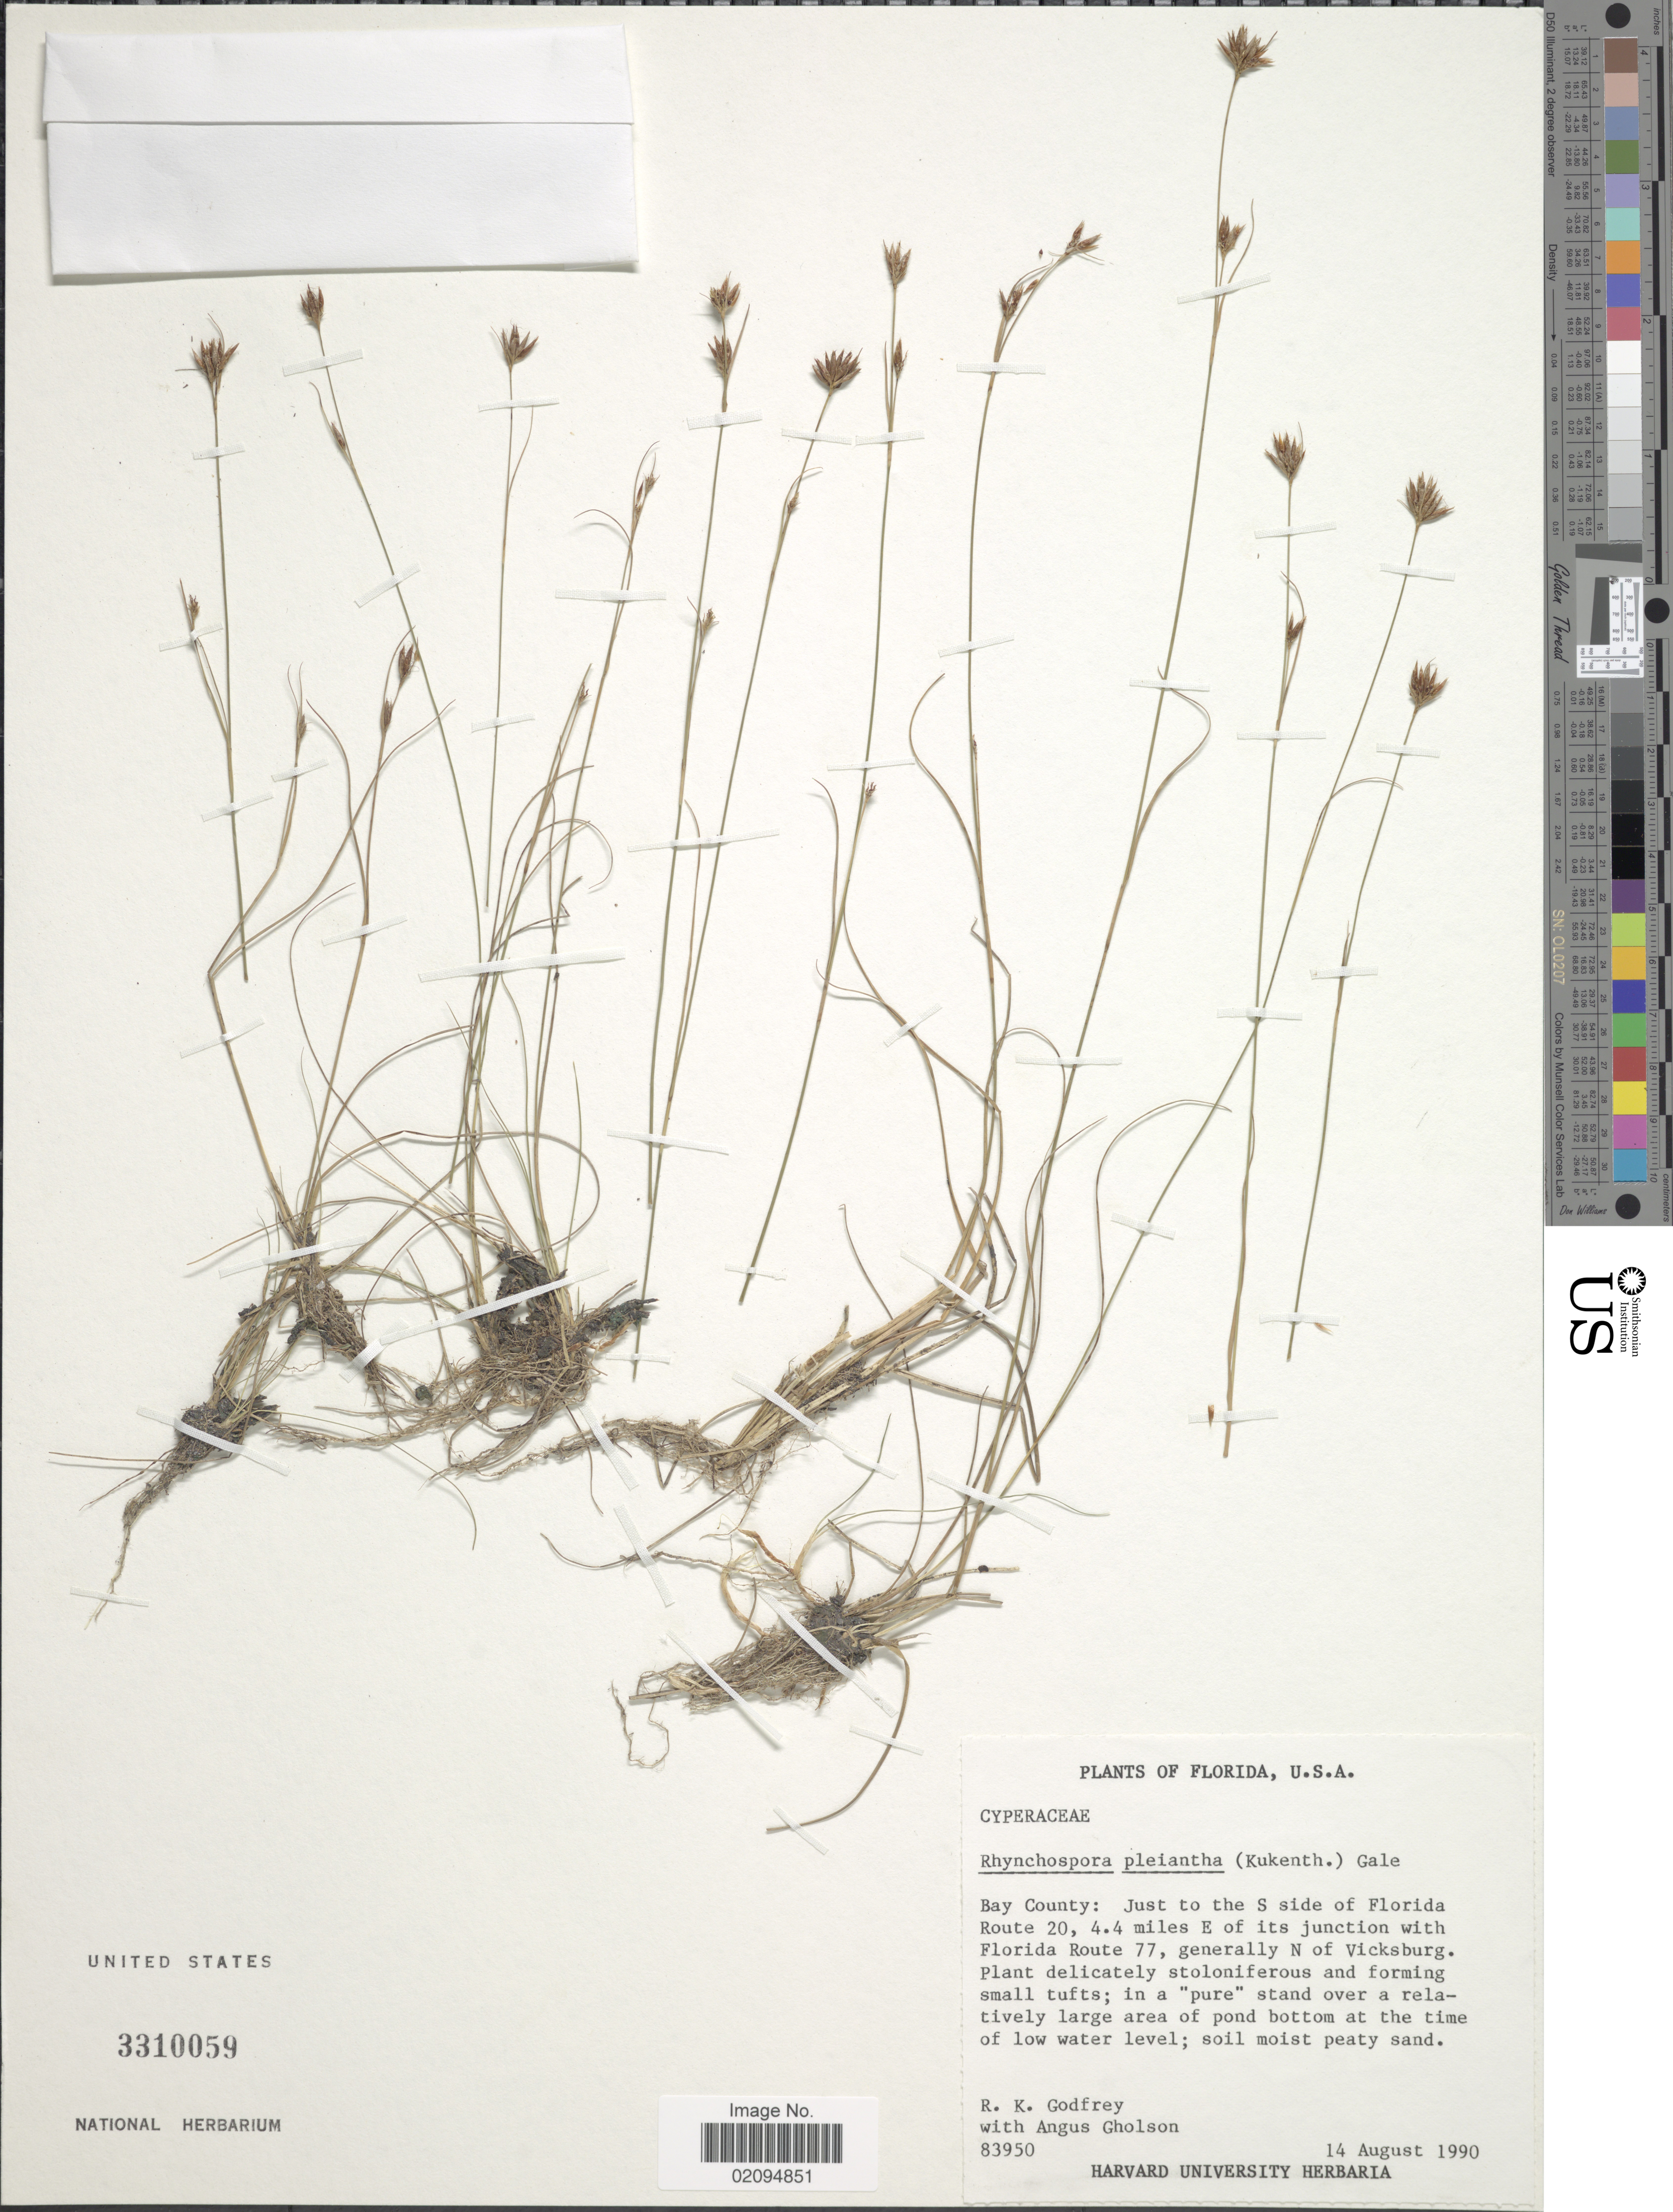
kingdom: Plantae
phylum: Tracheophyta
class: Liliopsida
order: Poales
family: Cyperaceae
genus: Rhynchospora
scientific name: Rhynchospora pleiantha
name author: (Kük.) Gale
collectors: R. K. Godfrey & A. Gholson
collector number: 83950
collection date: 1990-08-14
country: United States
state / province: Florida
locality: Bay County: Just to the S side of Florida Route 20, 4.4 miles E of its junction with Florida Route 77, generally N of Vicksburg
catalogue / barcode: US 3310059